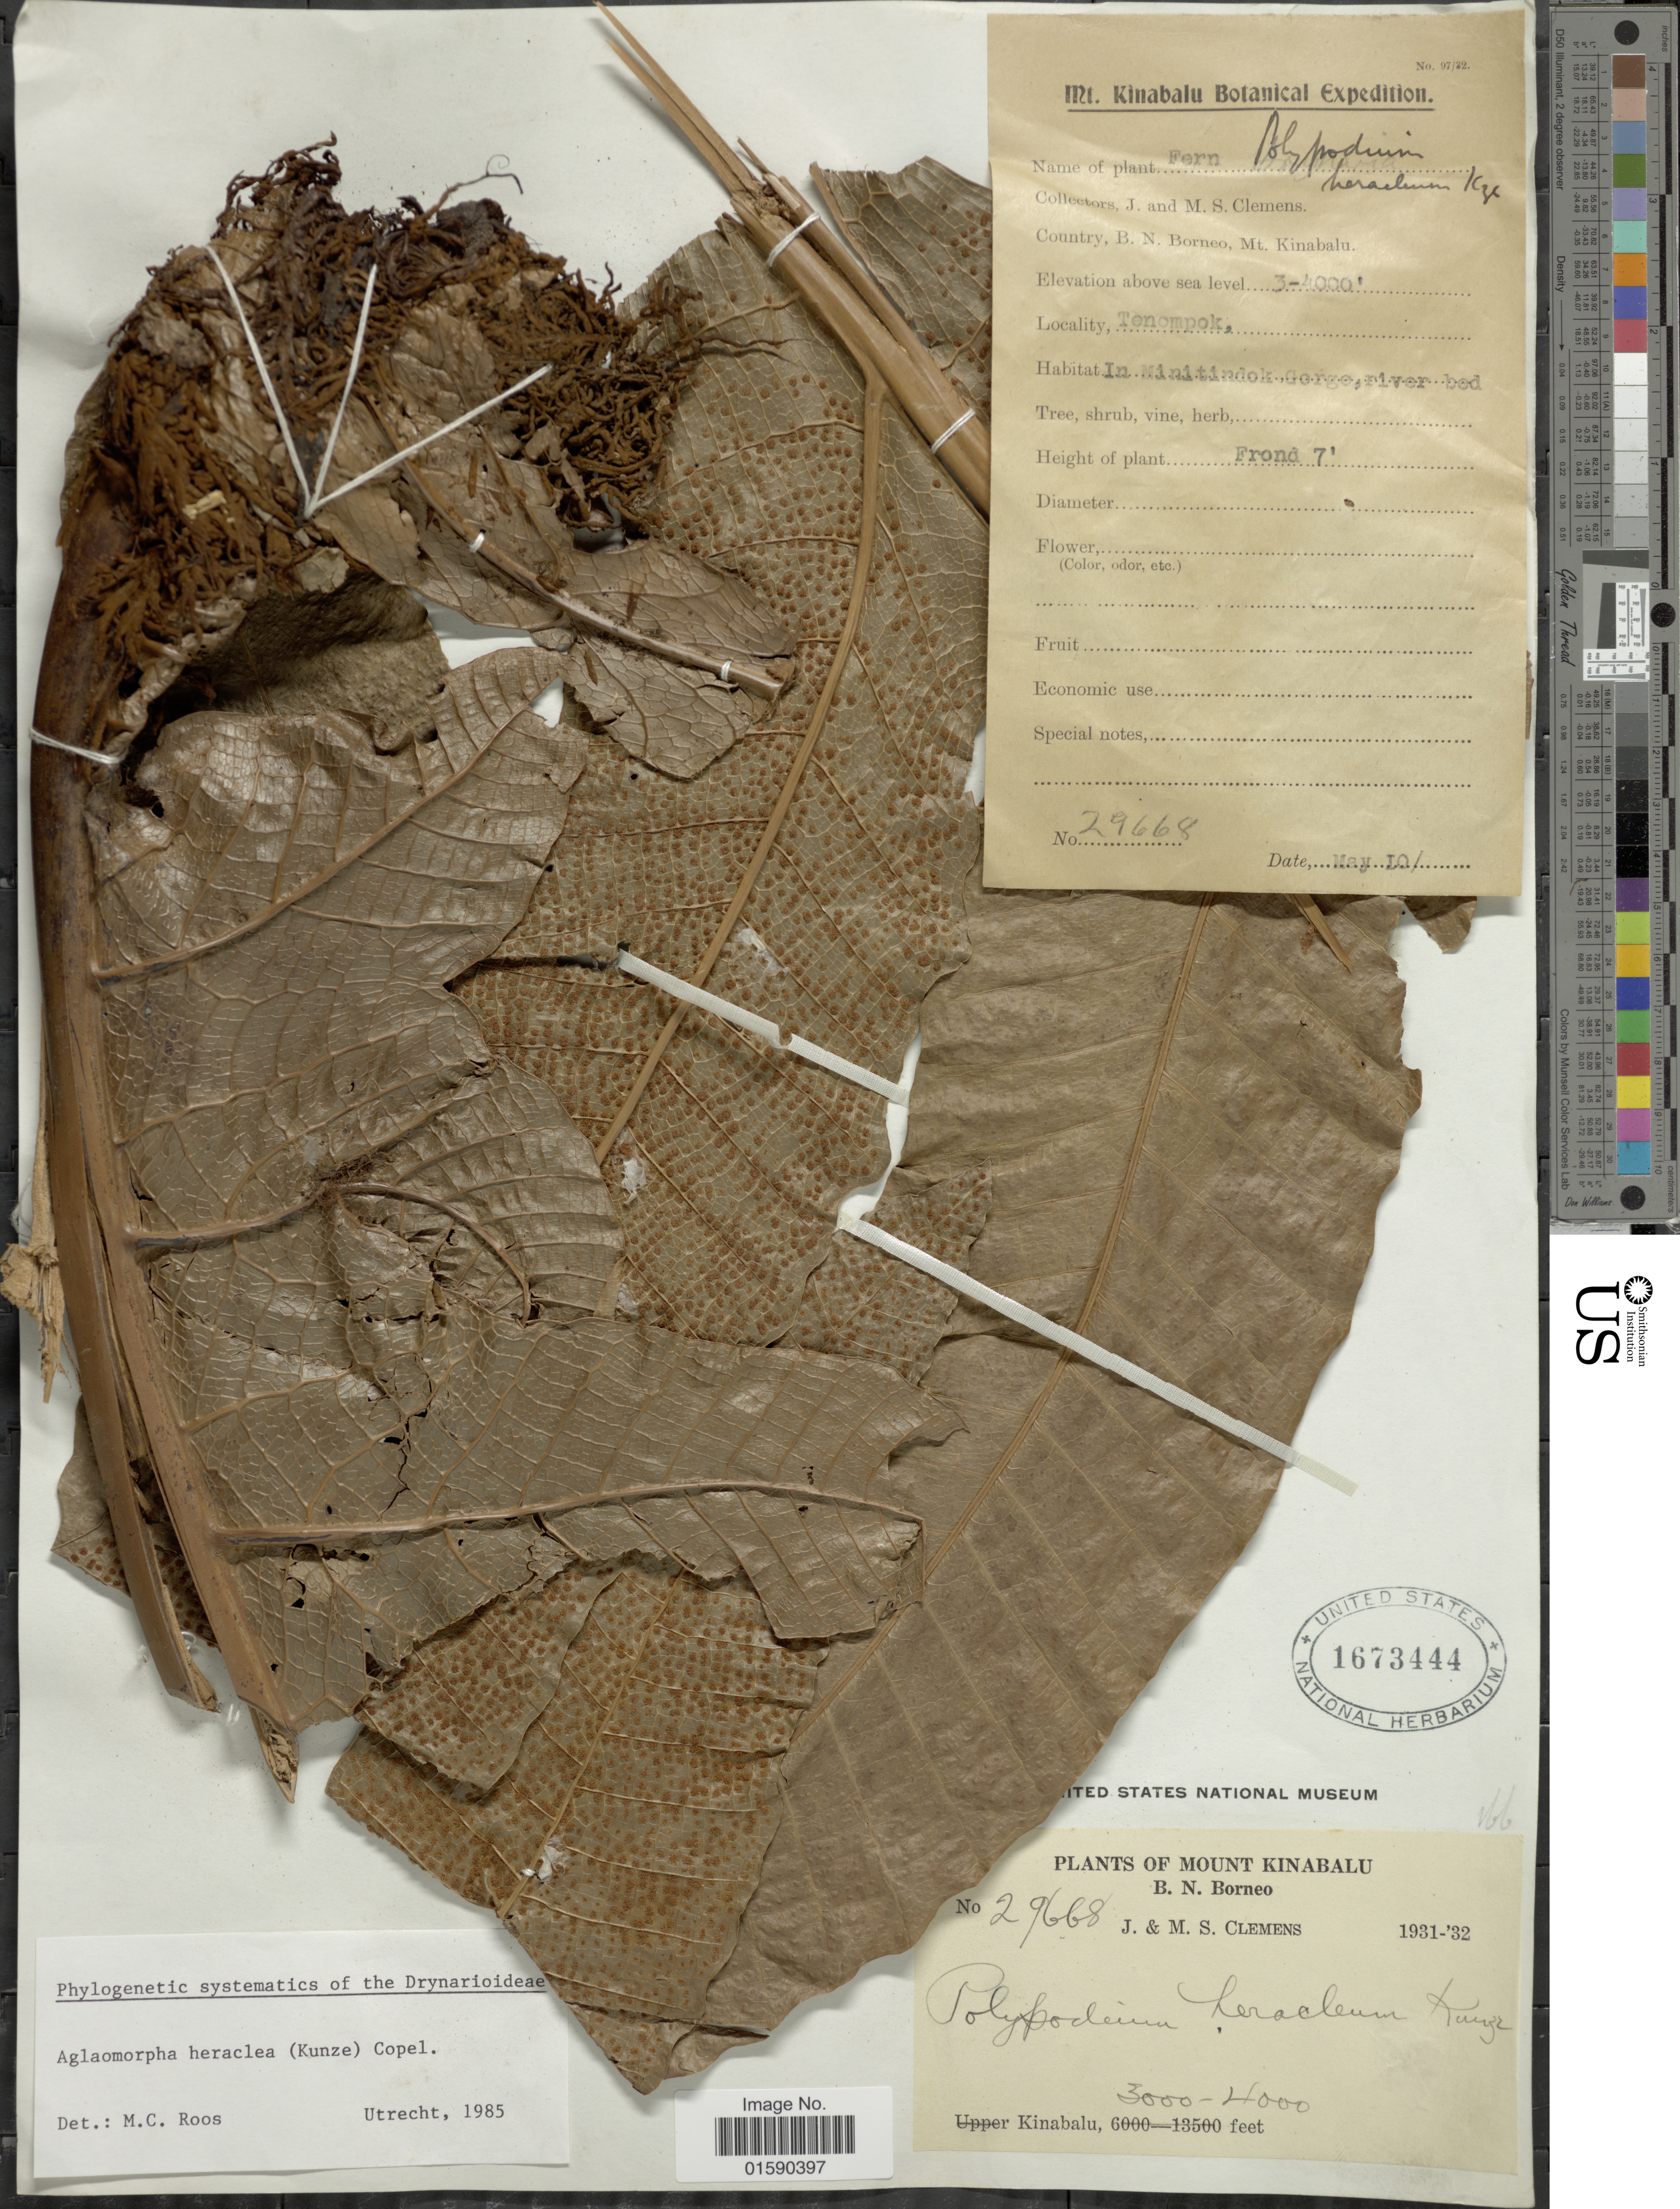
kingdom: Plantae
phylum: Tracheophyta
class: Polypodiopsida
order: Polypodiales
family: Polypodiaceae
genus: Aglaomorpha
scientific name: Aglaomorpha heraclea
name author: (Kunze) Copel.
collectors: J. Clemens & M. S. Clemens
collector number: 29668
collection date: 1931-05-10/1932-05-10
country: Malaysia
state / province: Sabah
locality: Mount Kinabalu, B.N. Borneo. Tenompok.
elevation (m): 914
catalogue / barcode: US 1673444